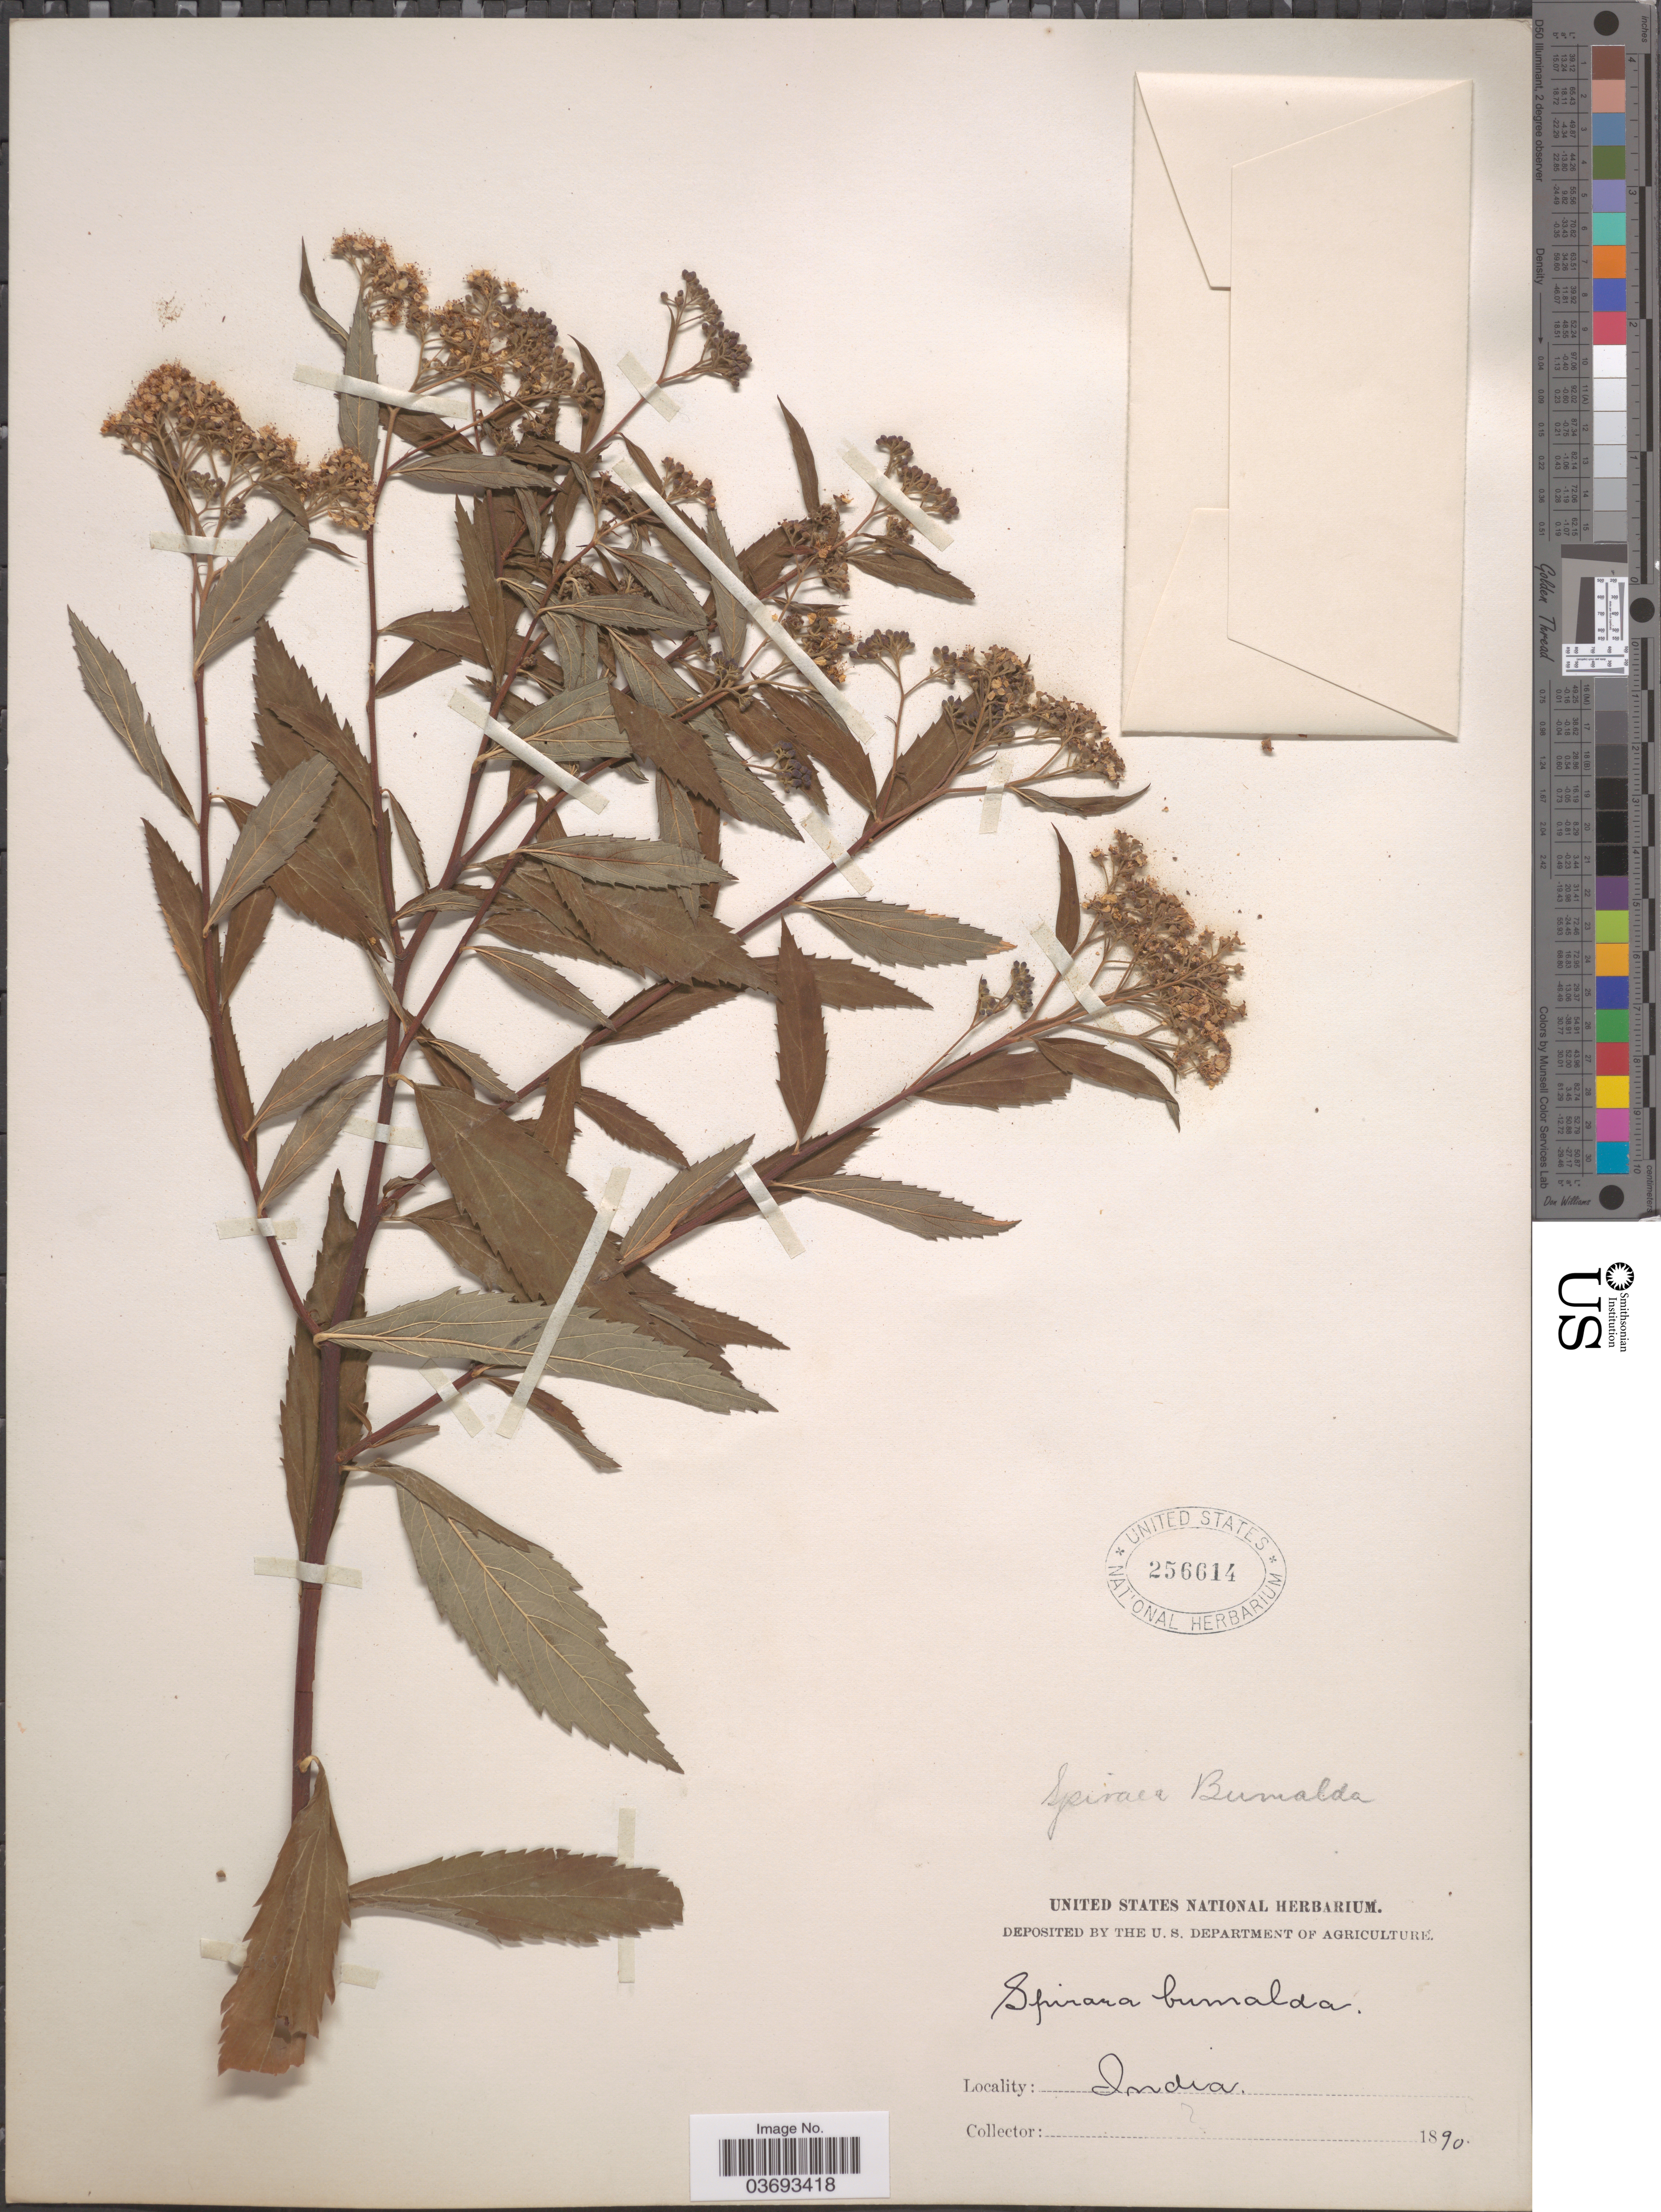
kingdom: Plantae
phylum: Tracheophyta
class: Magnoliopsida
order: Rosales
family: Rosaceae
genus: Spiraea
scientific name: Spiraea bumalda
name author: Burv.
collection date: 1890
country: India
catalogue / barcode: US 256614